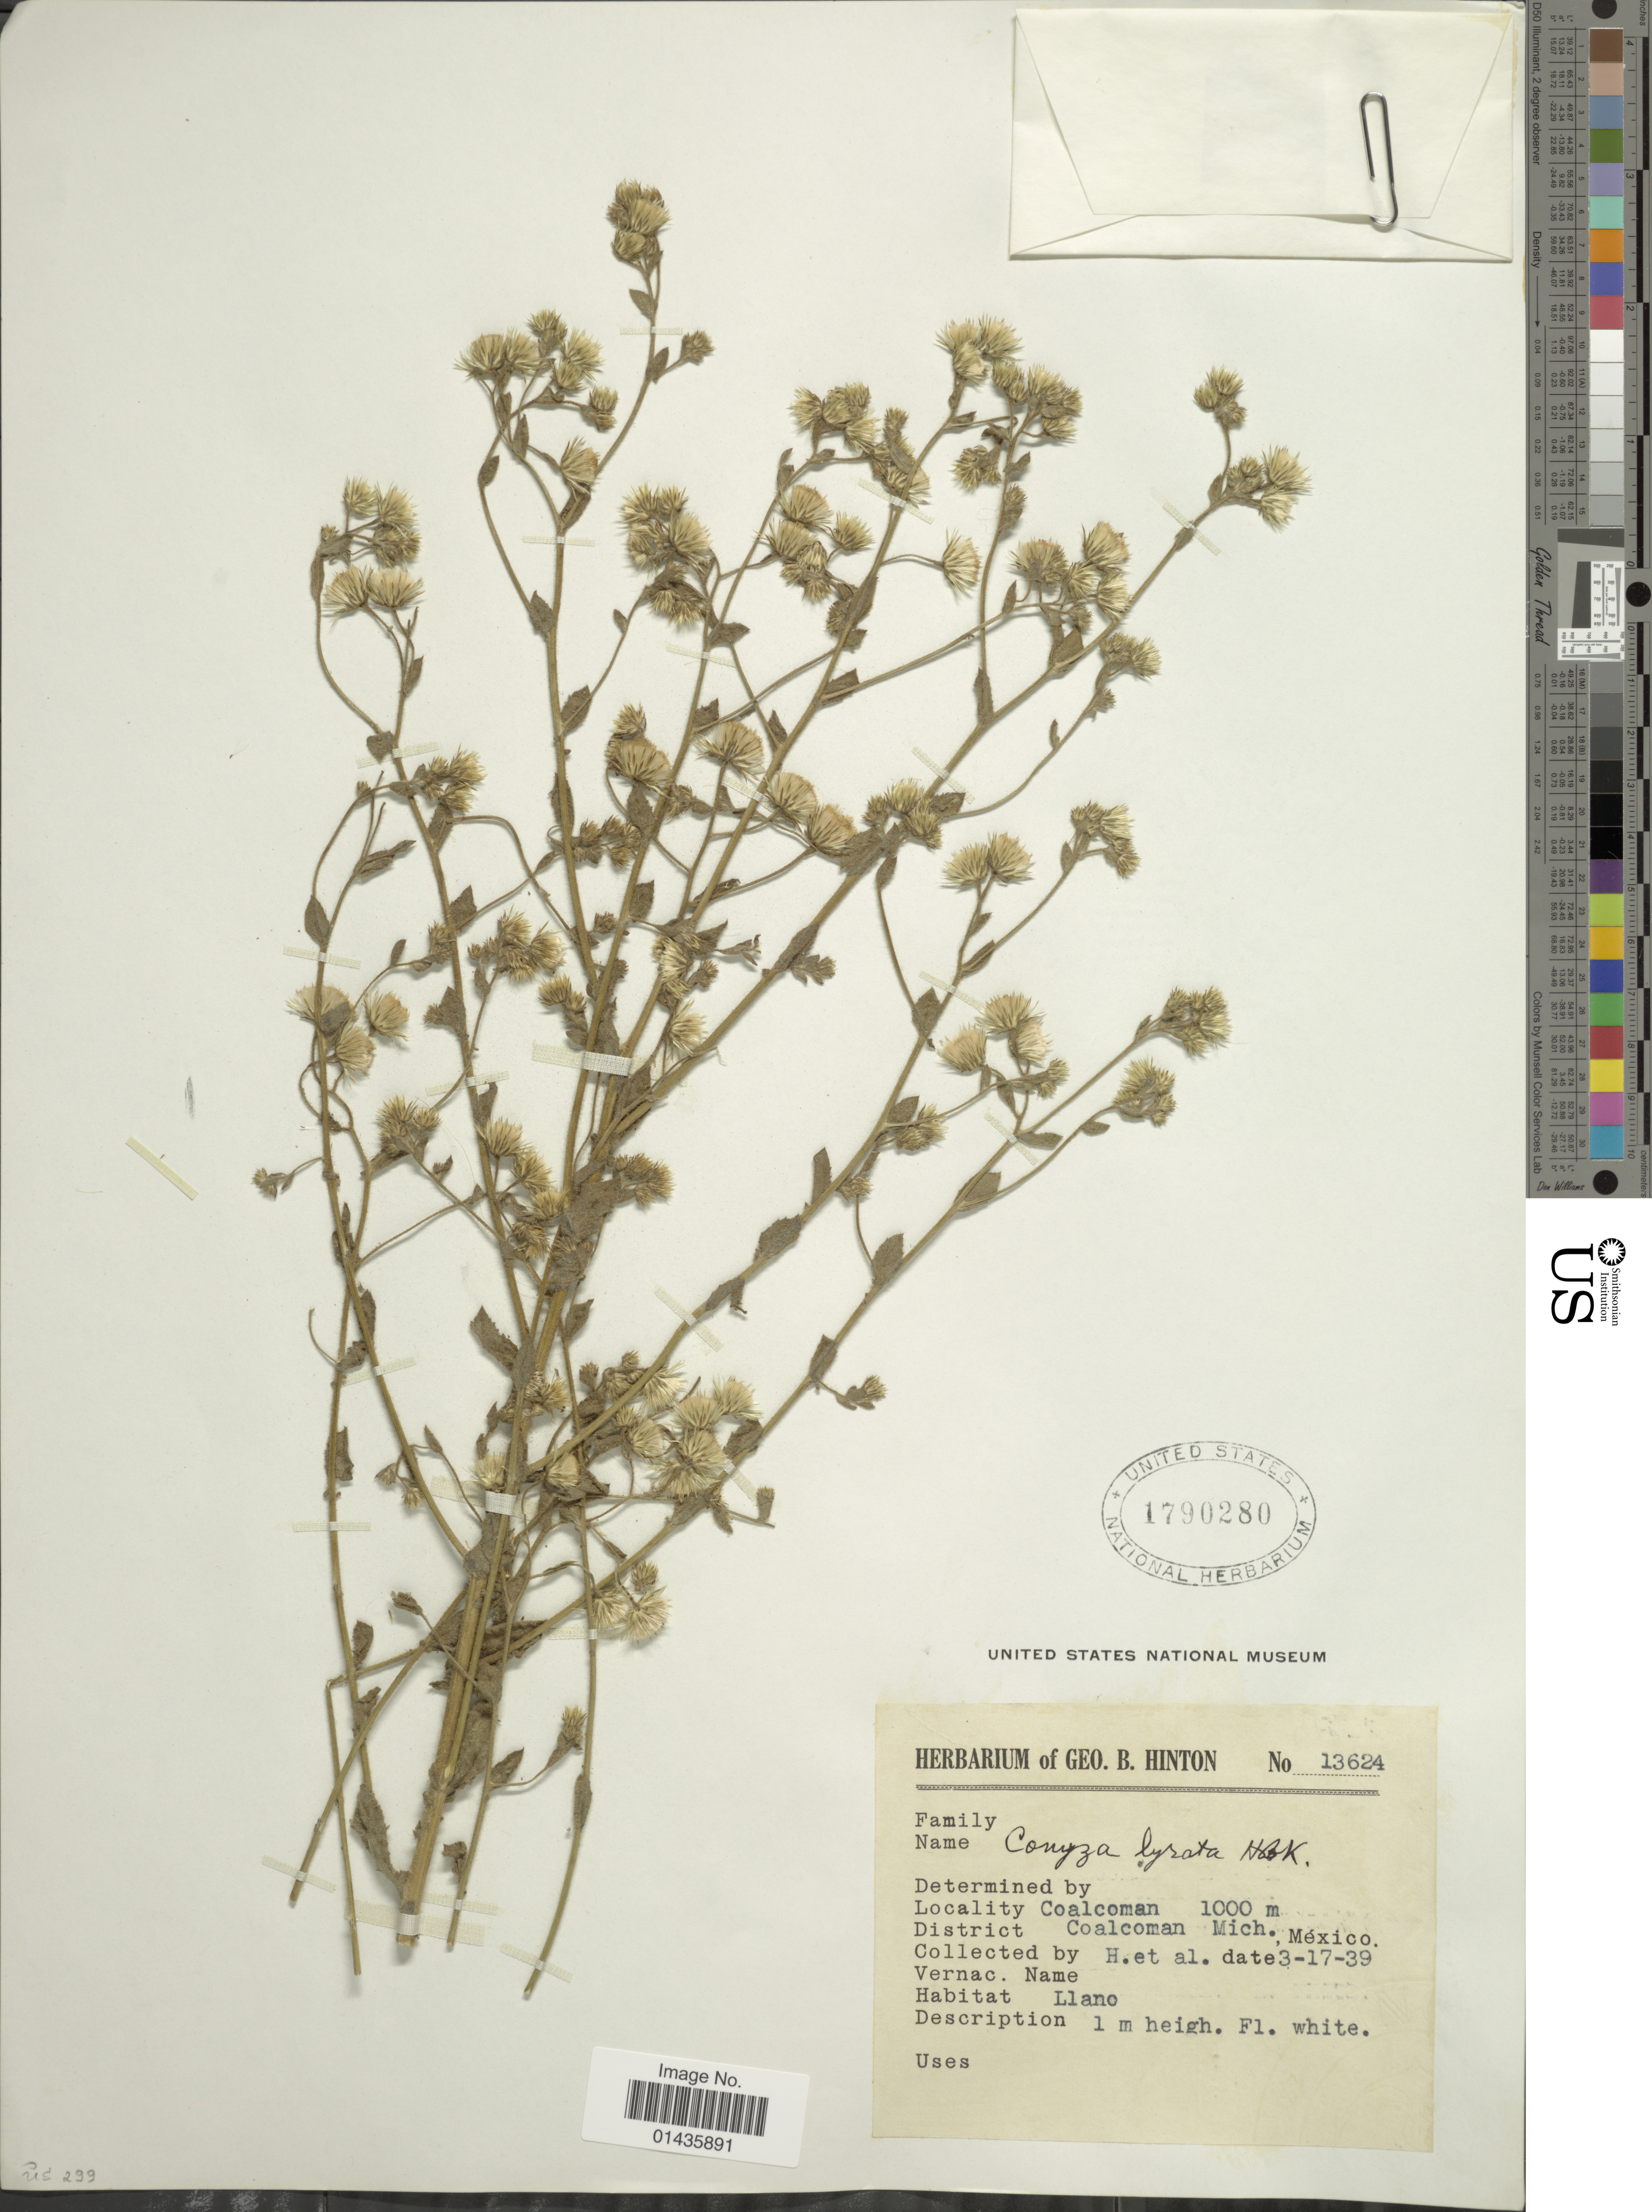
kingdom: Plantae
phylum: Tracheophyta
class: Magnoliopsida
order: Asterales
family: Asteraceae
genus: Pseudoconyza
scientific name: Pseudoconyza lyrata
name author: (Kunth) Cuatrec.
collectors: G. B. Hinton & et al.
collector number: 13624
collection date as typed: Transcribed d/m/y: 17/3/39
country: Mexico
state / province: Michoacán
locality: Coalcoman, District Coalcoman, Mich.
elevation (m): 1000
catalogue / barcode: US 1790280